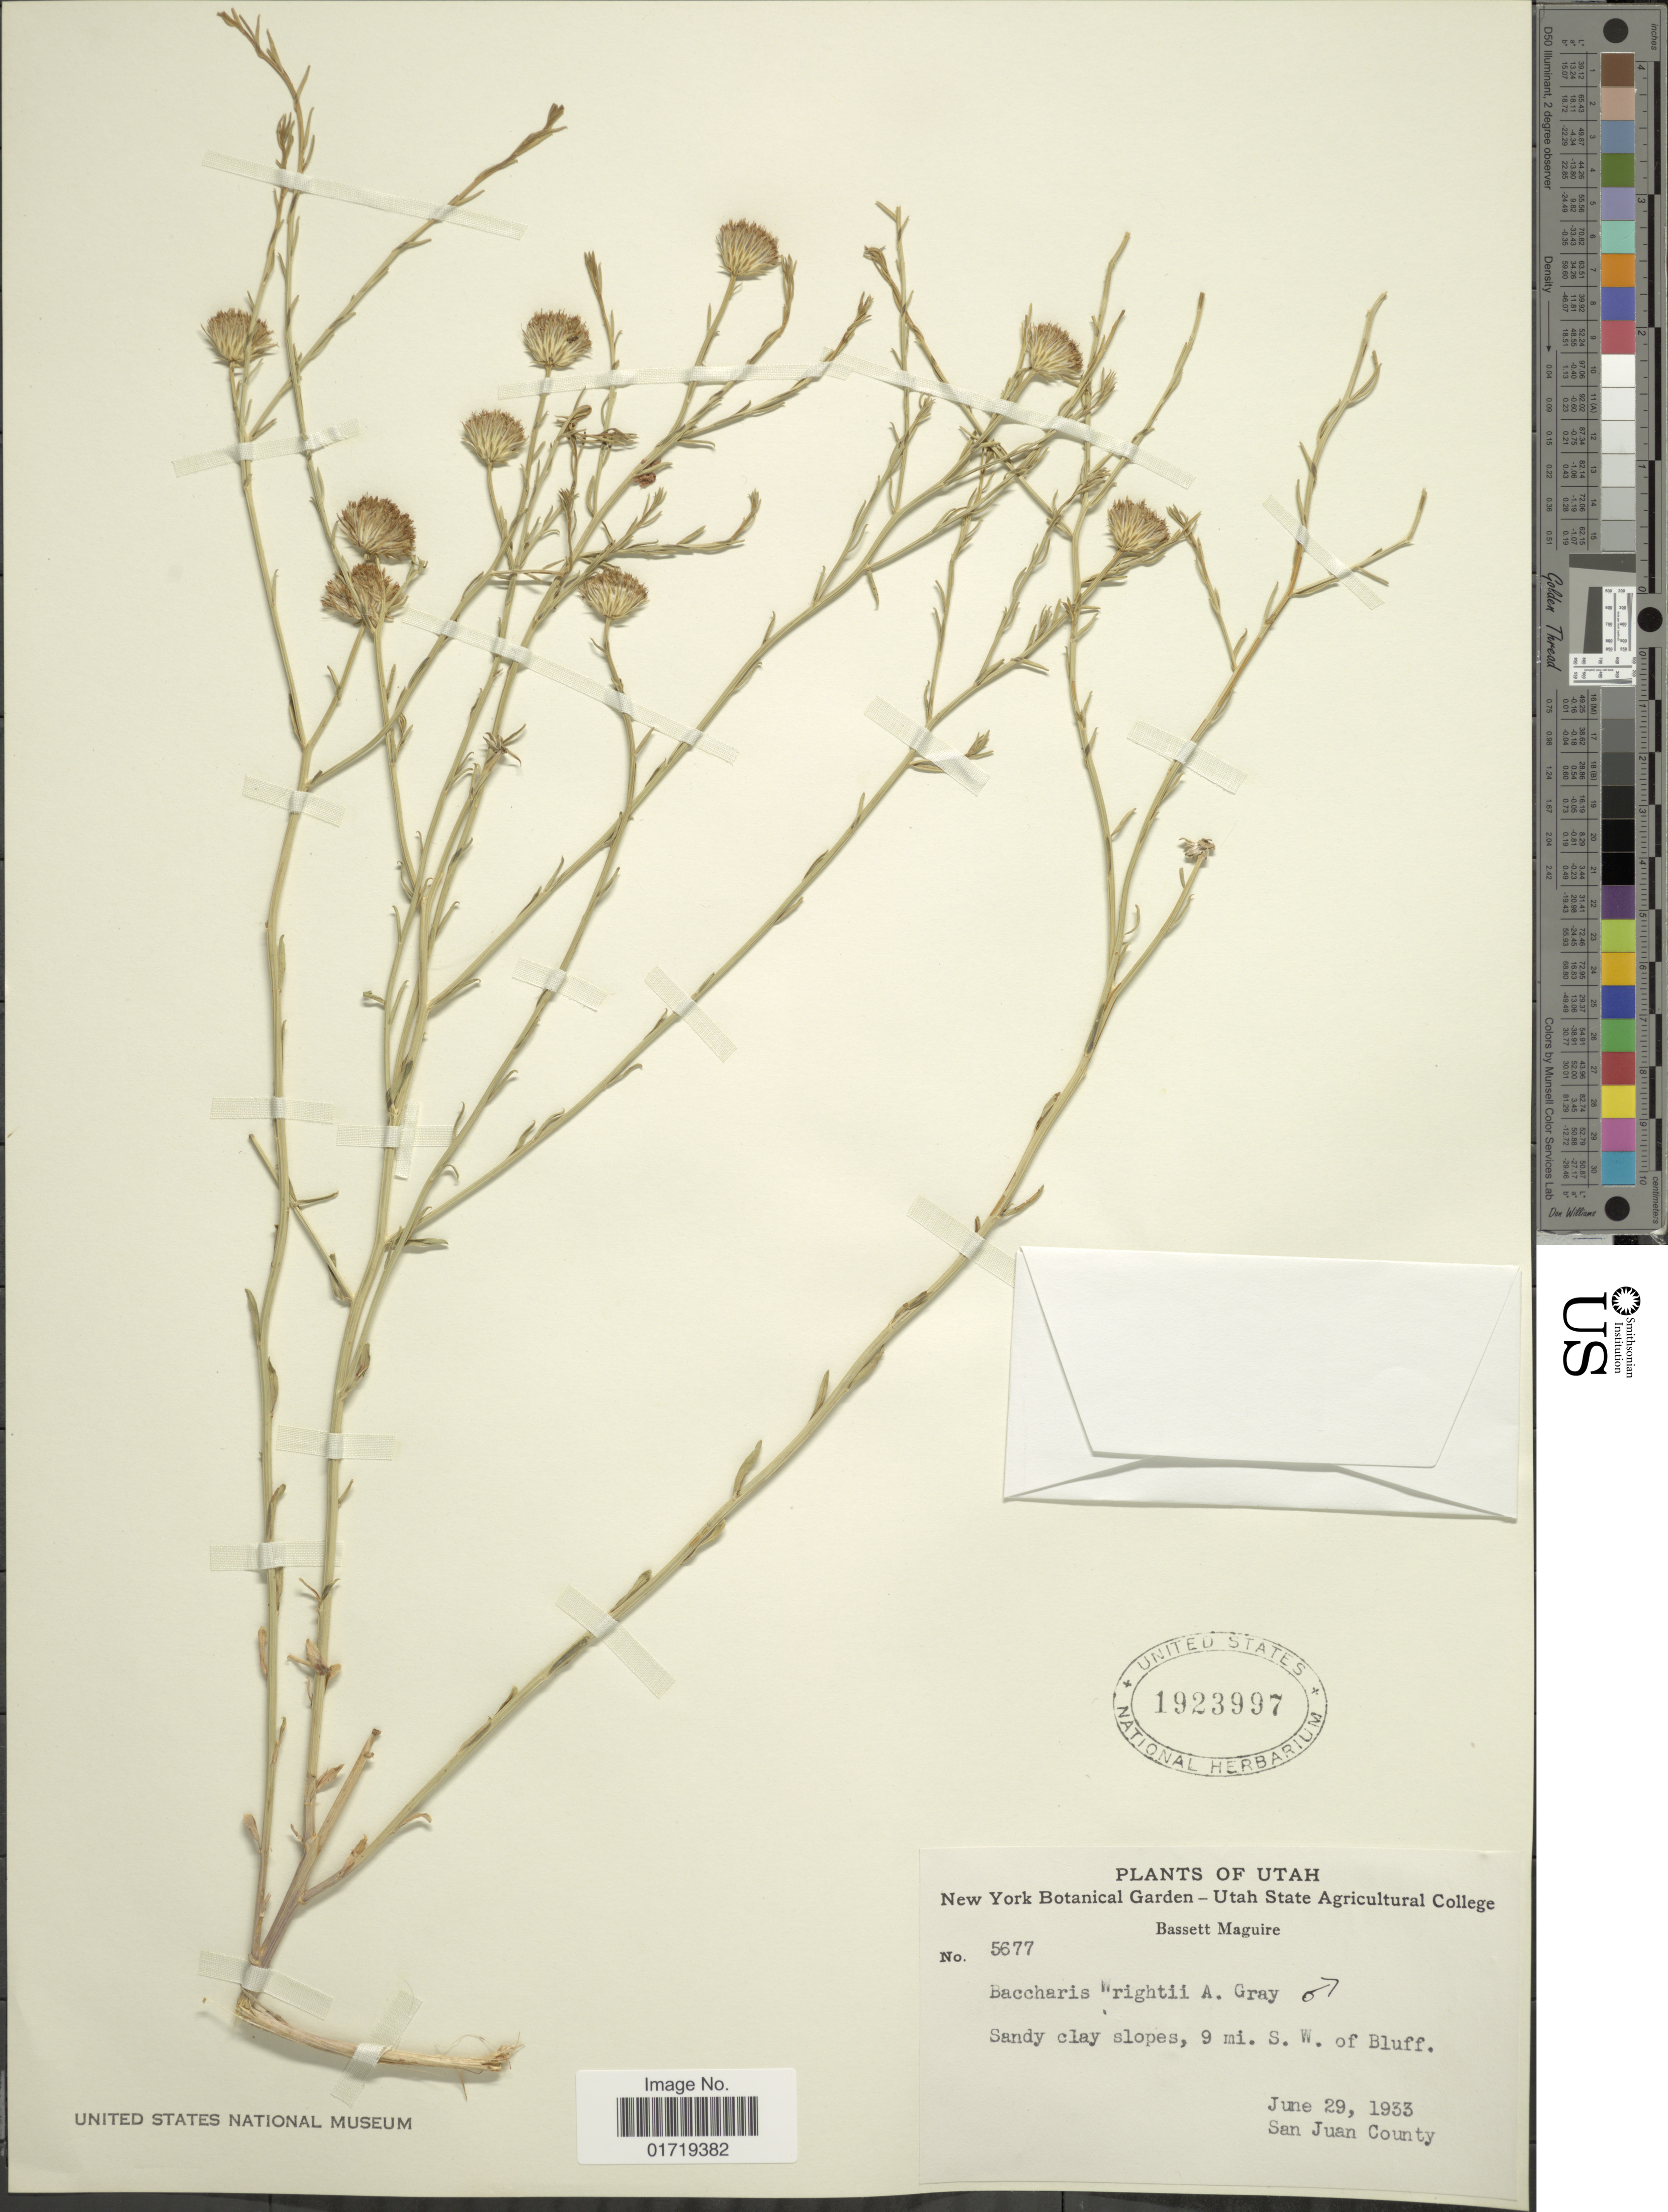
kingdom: Plantae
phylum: Tracheophyta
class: Magnoliopsida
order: Asterales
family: Asteraceae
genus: Baccharis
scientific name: Baccharis wrightii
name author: A. Gray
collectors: B. Maguire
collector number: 5677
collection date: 1933-06-29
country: United States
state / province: Utah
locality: Sandy clay slopes, 9 mi. S. W. of Bluff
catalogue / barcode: US 1923997